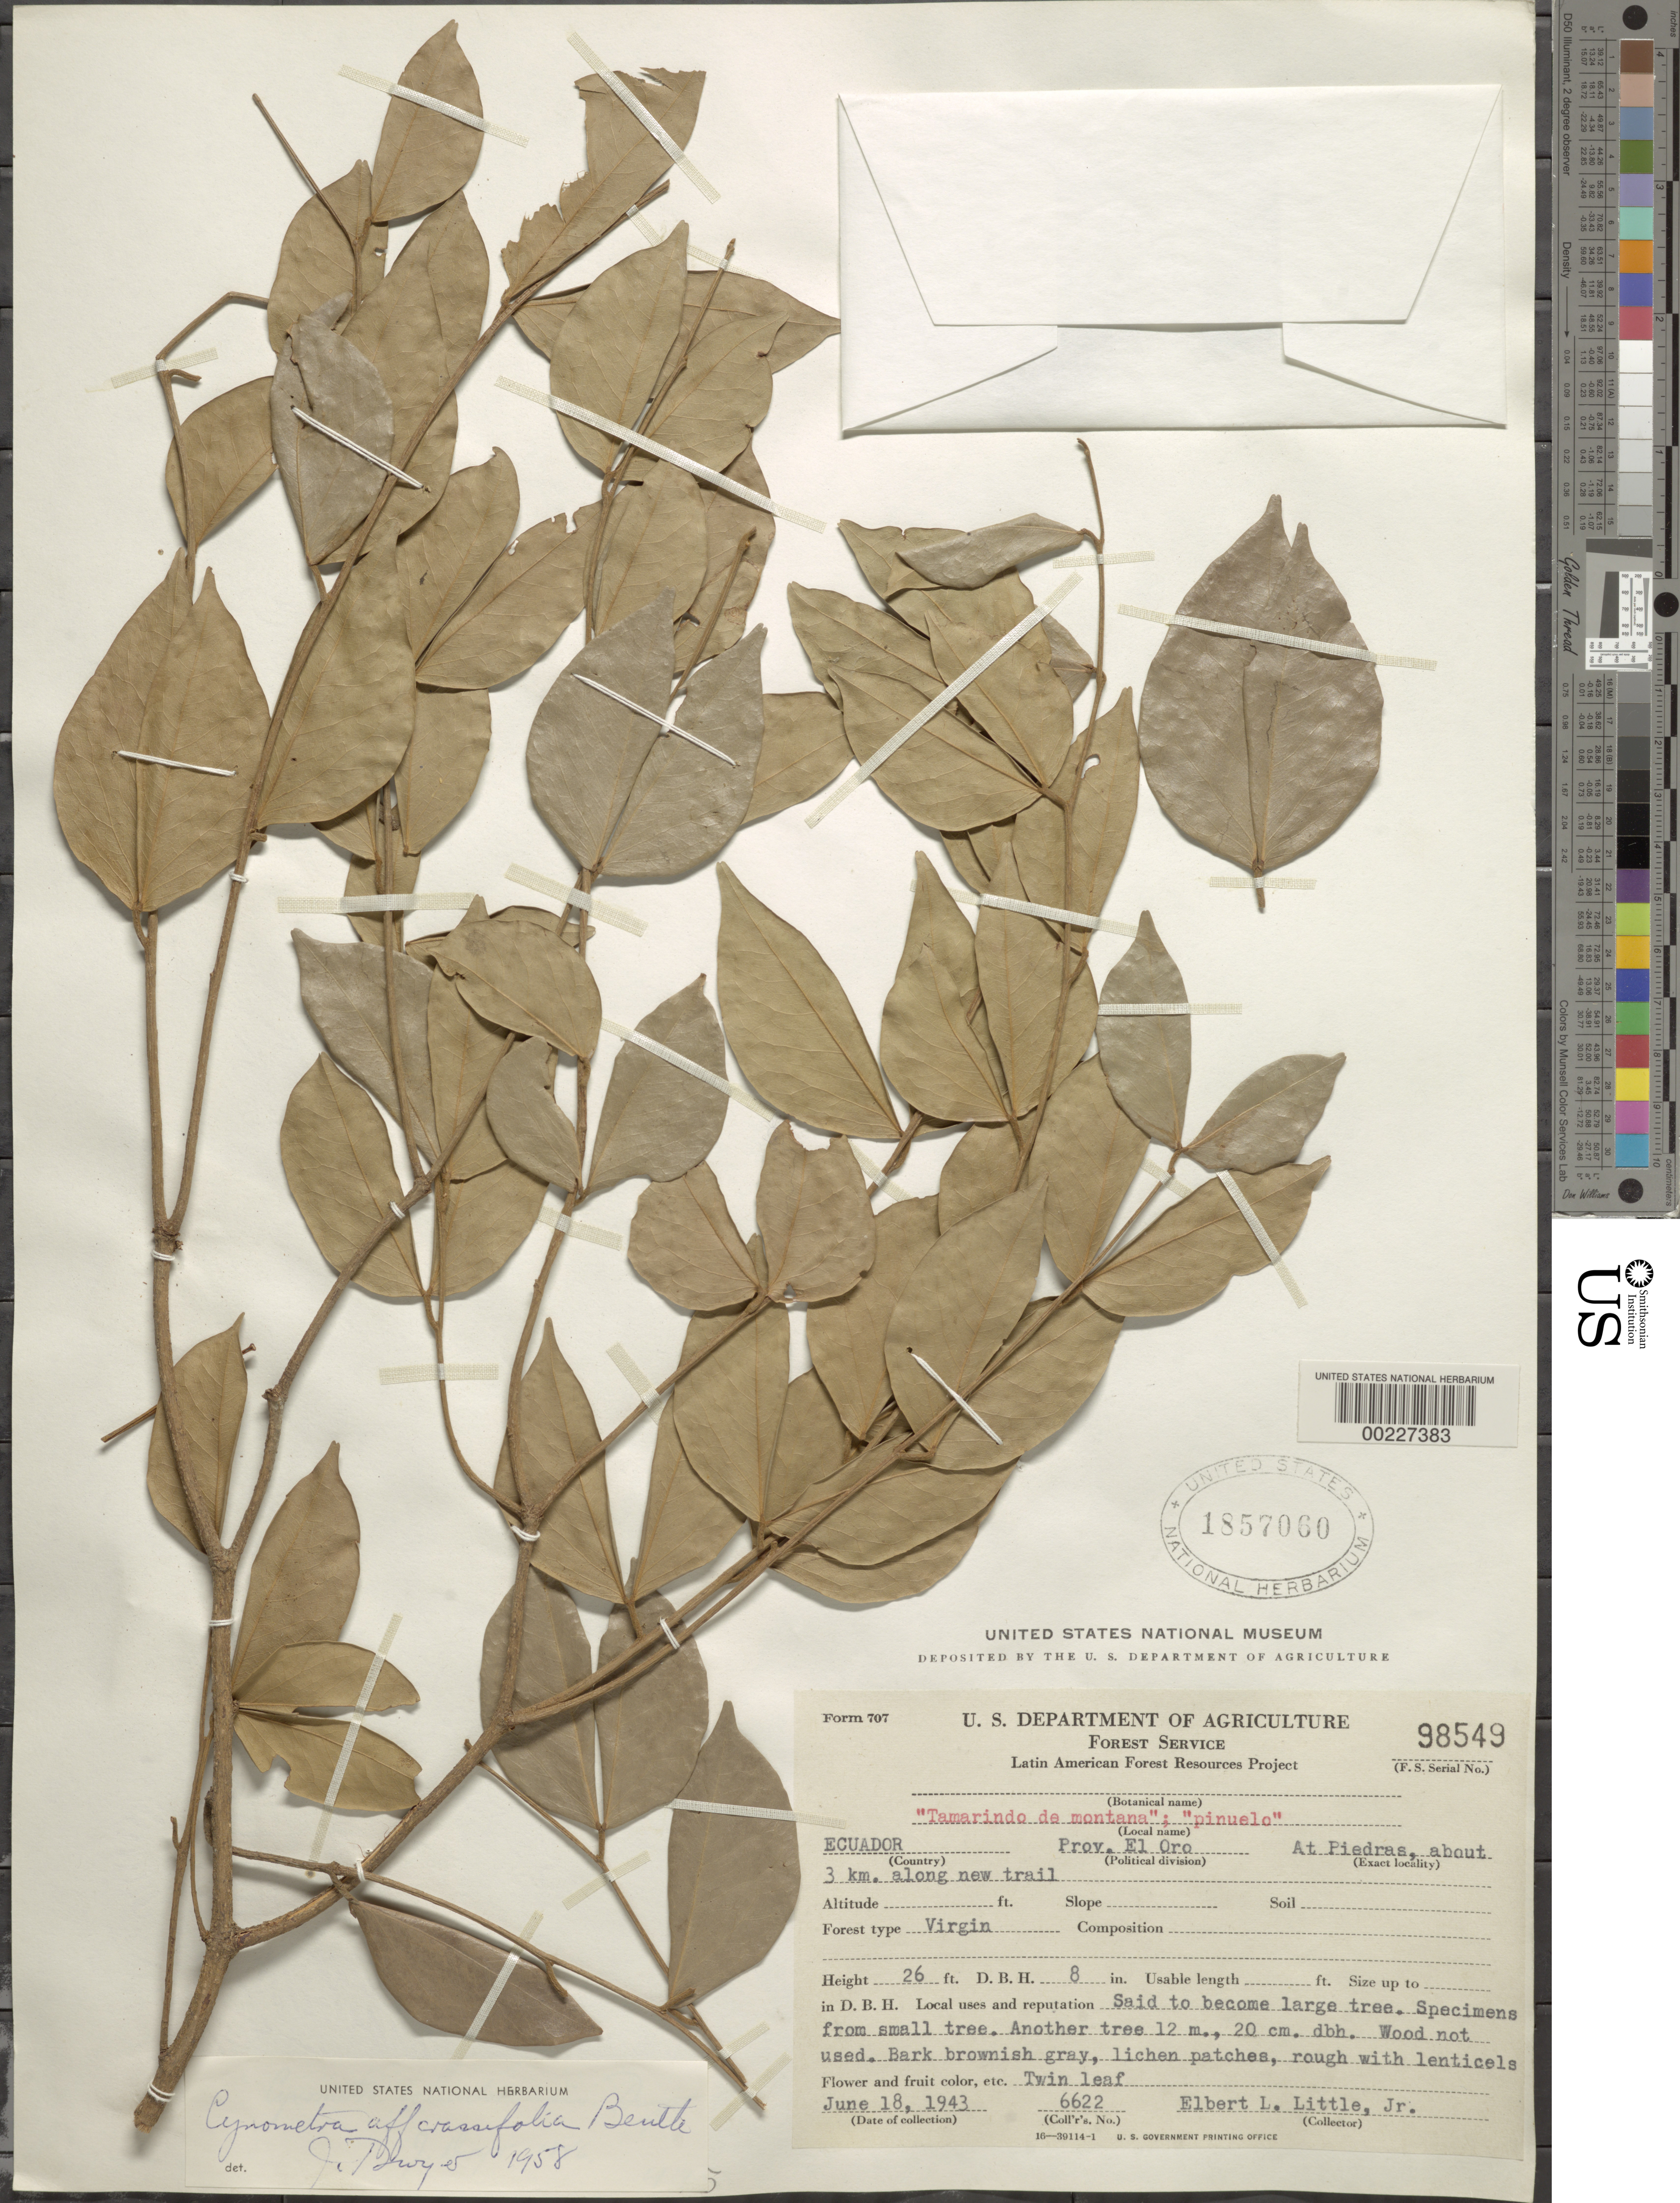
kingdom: Plantae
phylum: Tracheophyta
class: Magnoliopsida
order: Fabales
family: Fabaceae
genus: Cynometra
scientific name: Cynometra crassifolia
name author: Benth.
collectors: E. L. Little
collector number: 6622 / 98549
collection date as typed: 18 Jun 1943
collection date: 1943-06-18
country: Ecuador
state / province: El Oro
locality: At Piedras, about 3 km along new Trail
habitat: Virgin forest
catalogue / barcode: US 1857060